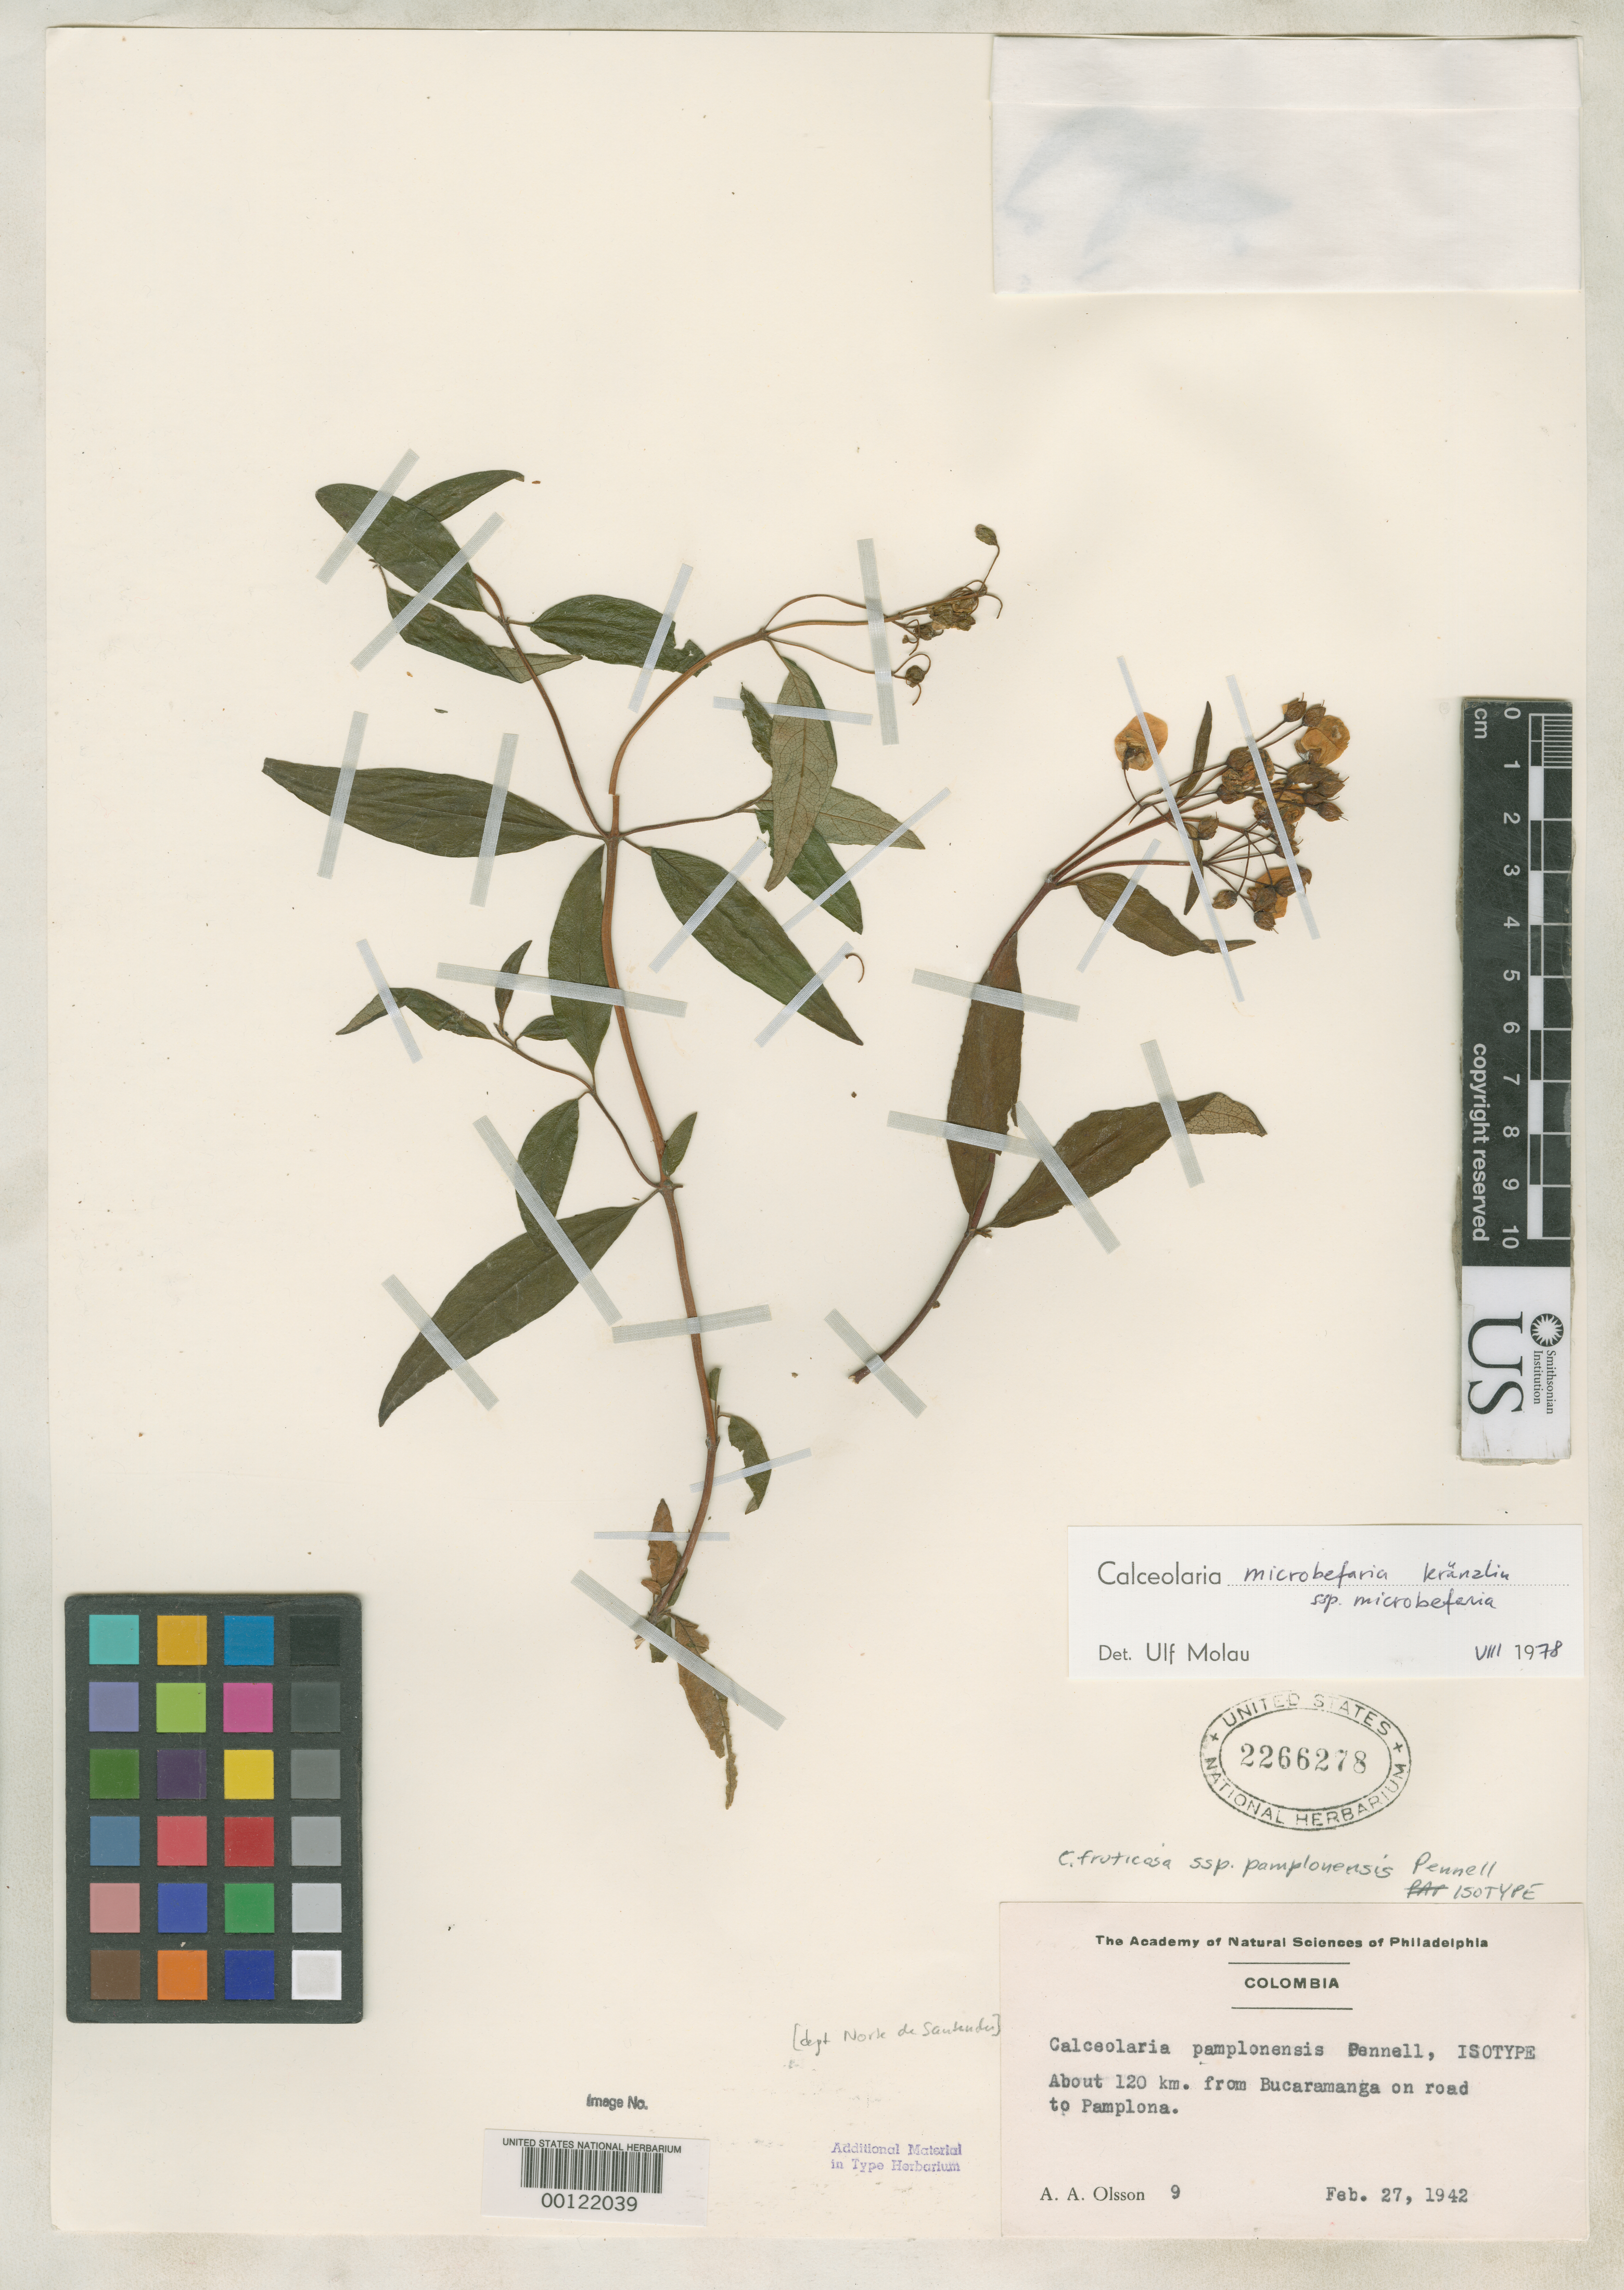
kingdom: Plantae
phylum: Tracheophyta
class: Magnoliopsida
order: Lamiales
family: Calceolariaceae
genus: Calceolaria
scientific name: Calceolaria fruticosa subsp. pamplonensis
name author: Pennell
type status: Isotype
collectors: A. Olsson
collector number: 9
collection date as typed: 27 Feb 1942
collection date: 1942-02-27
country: Colombia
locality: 120 km from Bucaramanga on road to Pamplona.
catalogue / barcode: US 2266278